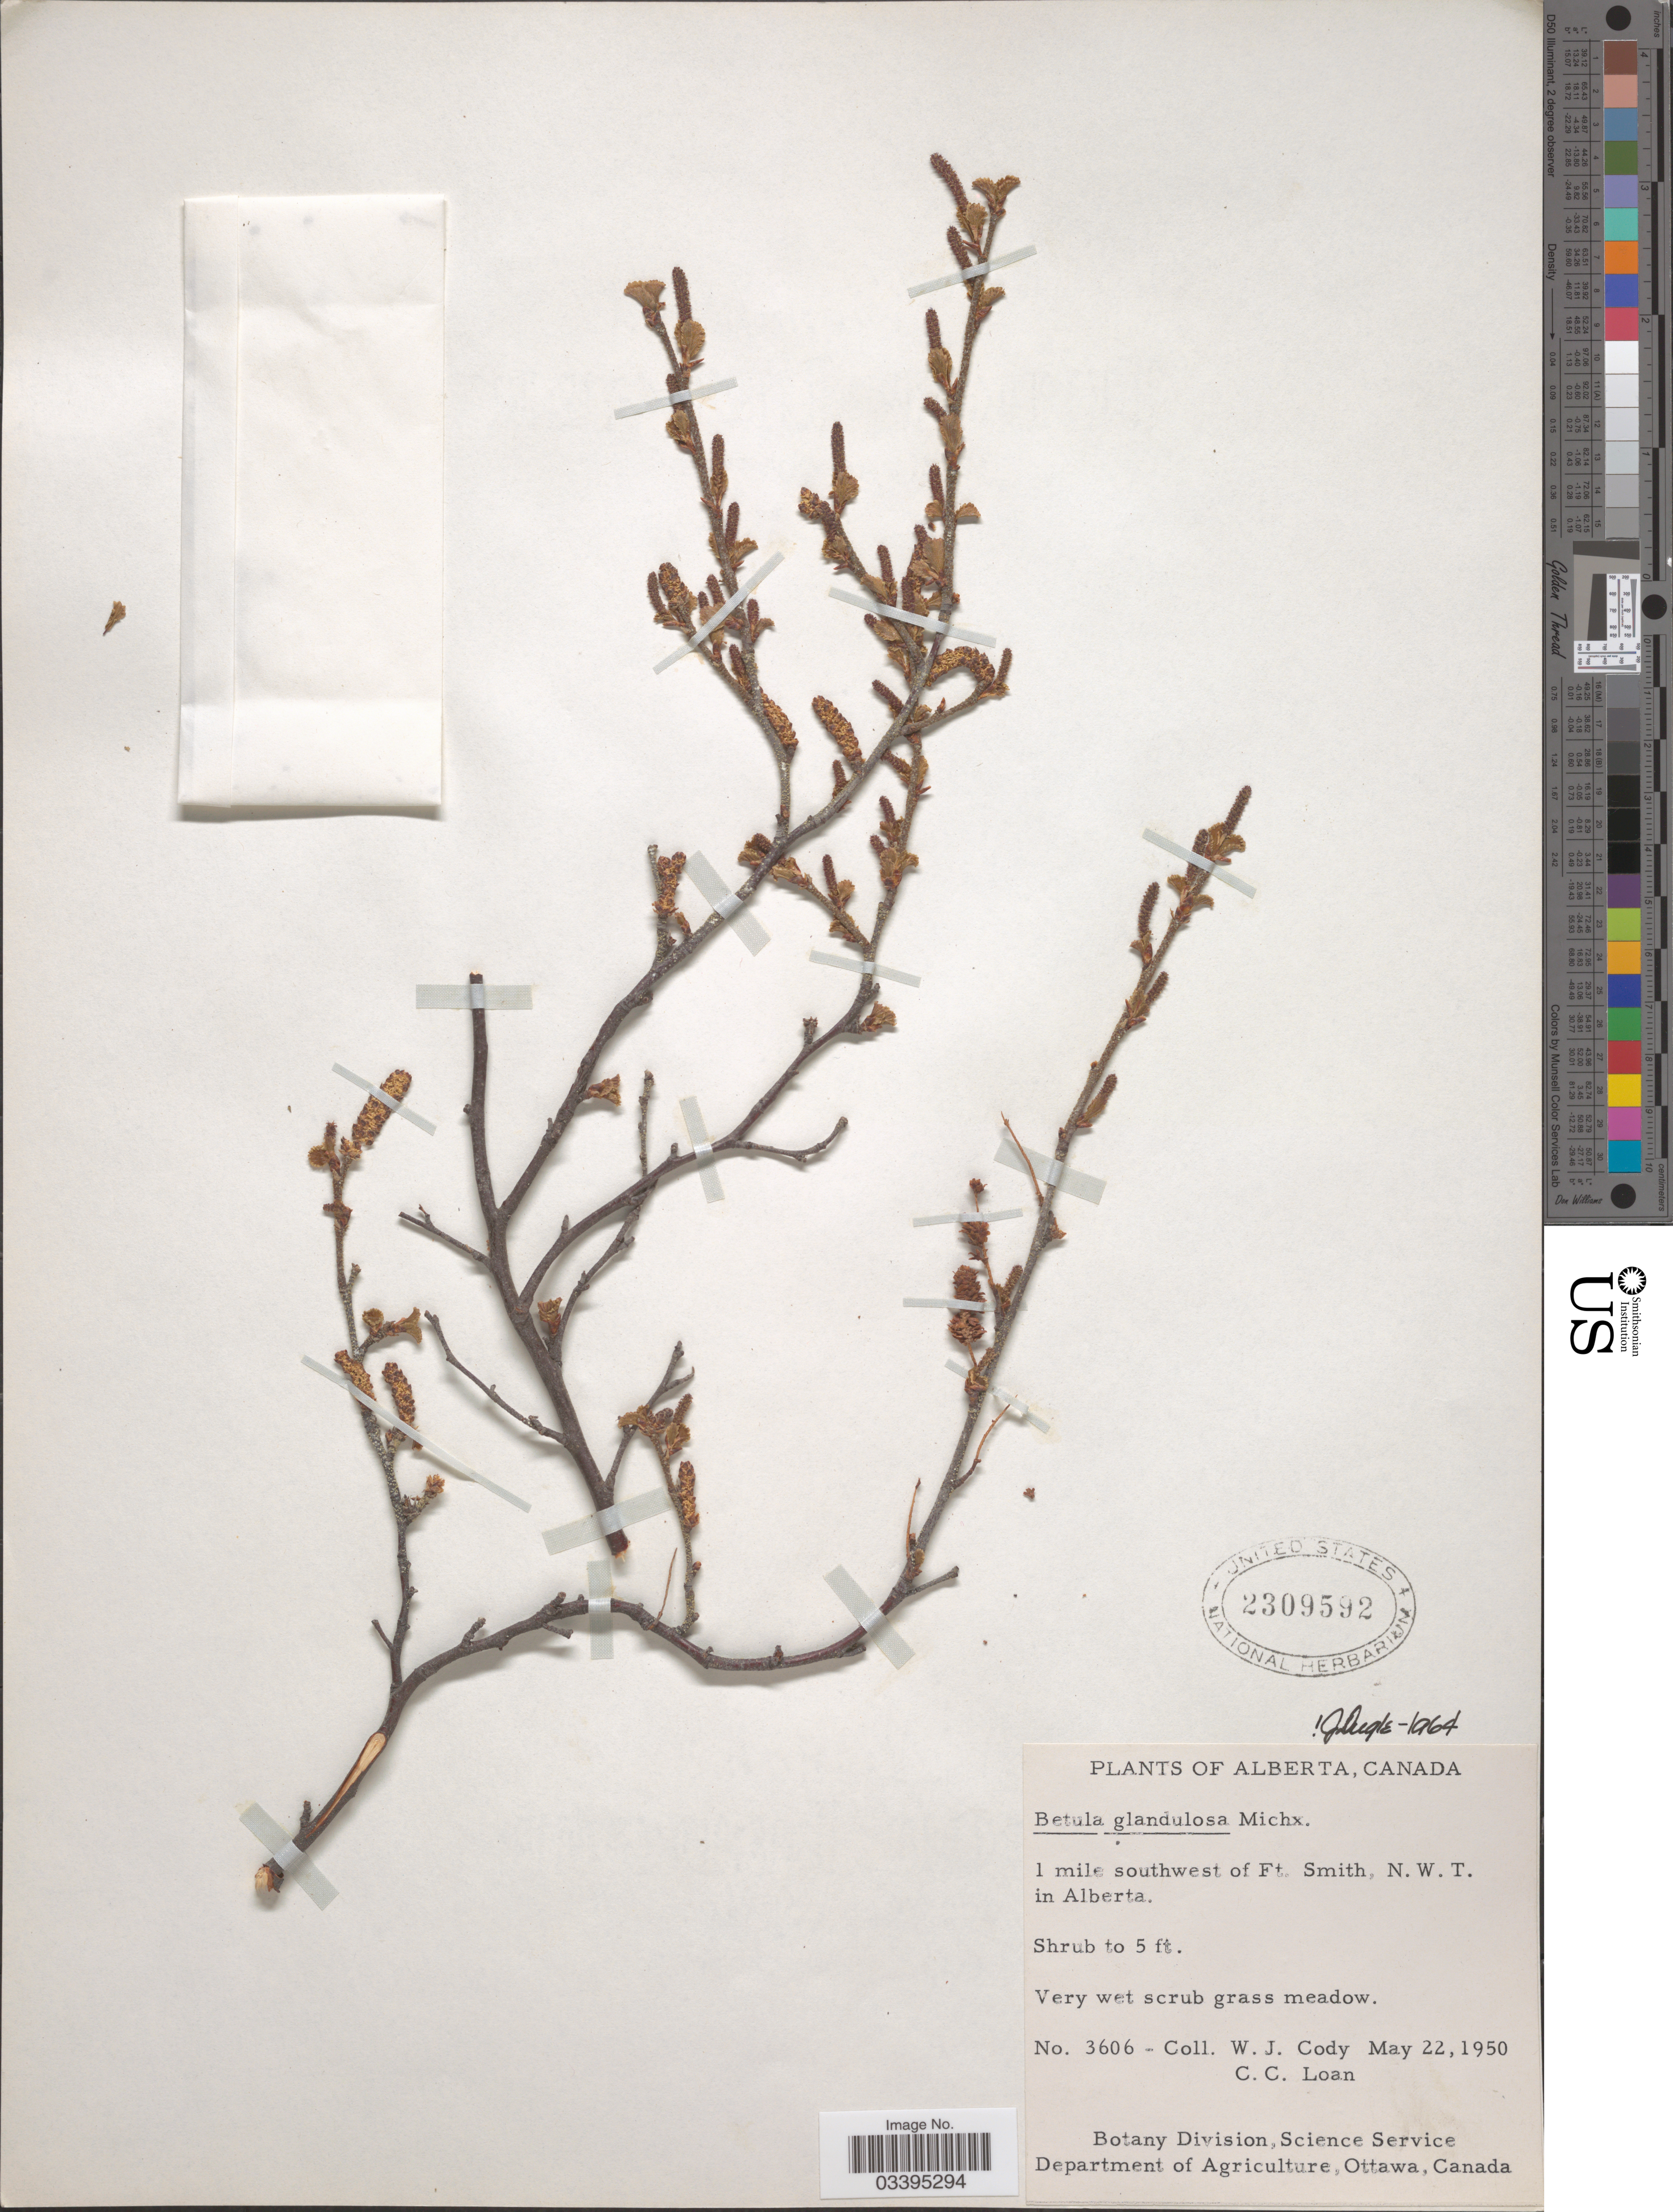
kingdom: Plantae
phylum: Tracheophyta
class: Magnoliopsida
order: Fagales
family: Betulaceae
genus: Betula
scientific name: Betula glandulosa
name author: Michx.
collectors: W. Cody & C. Loan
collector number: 3606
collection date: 1950-05-22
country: Canada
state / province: Alberta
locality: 1 mile southwest of Ft. Smith, N.W.T.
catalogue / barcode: US 2309592